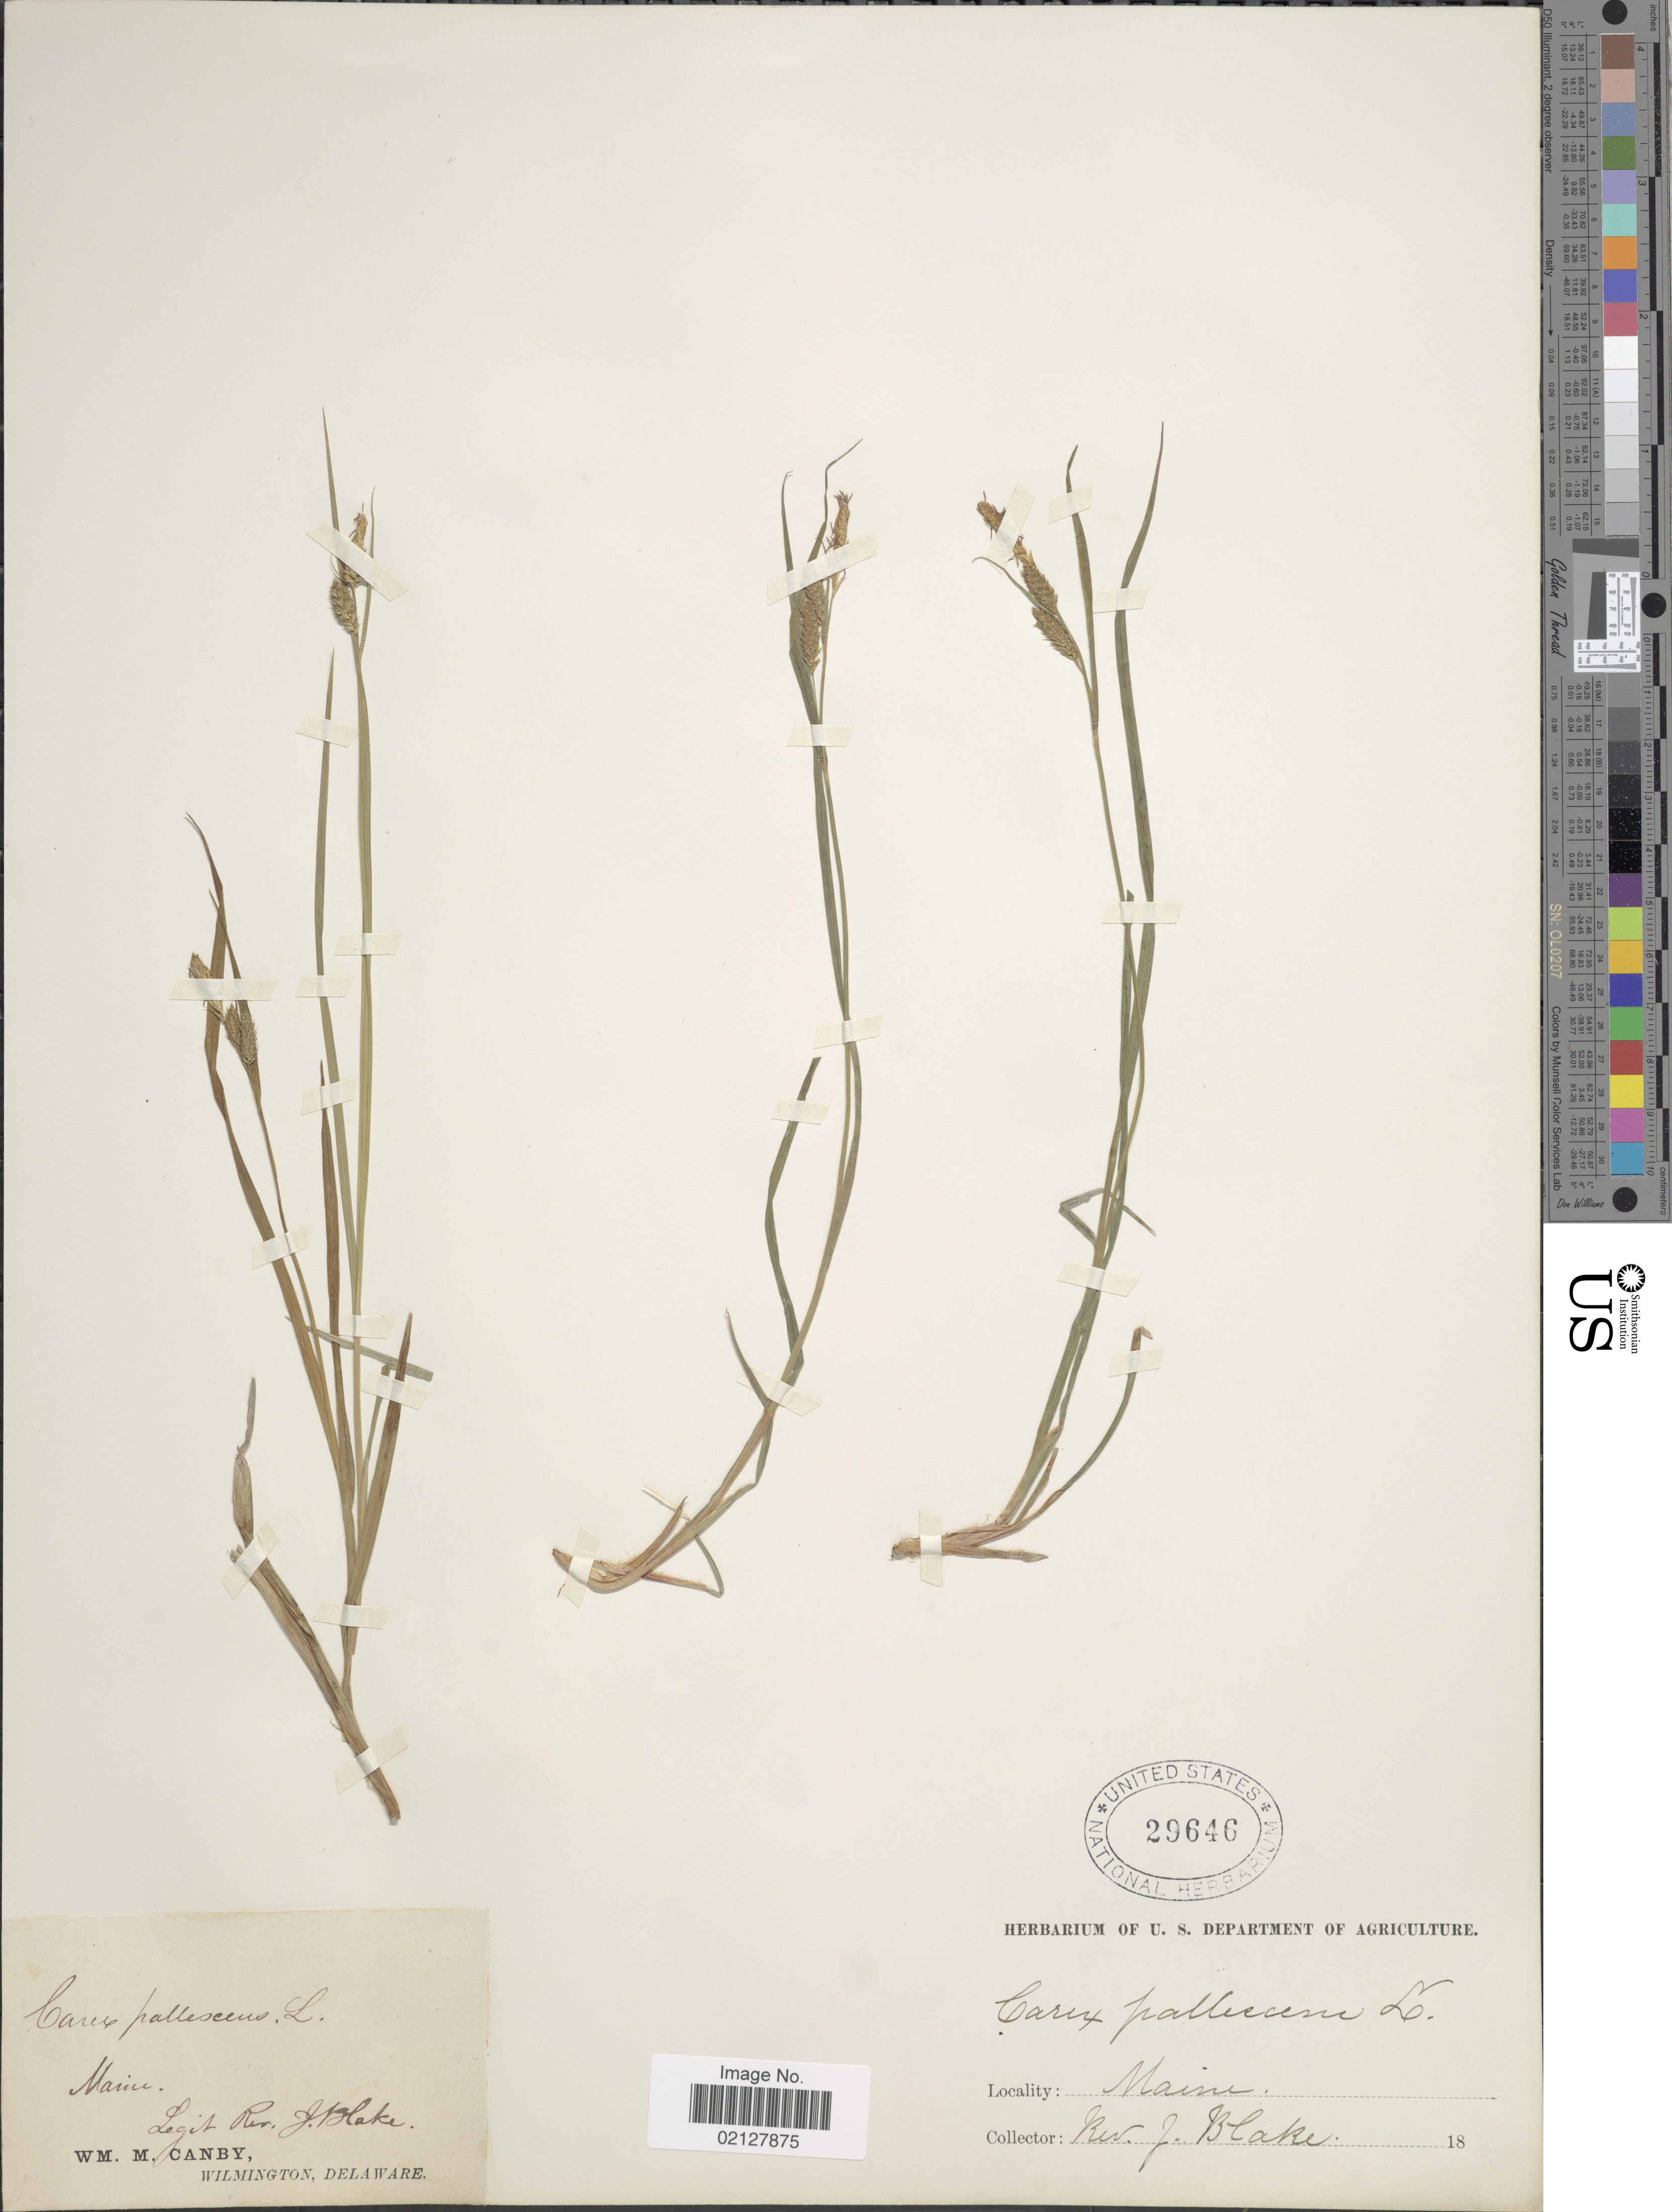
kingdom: Plantae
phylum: Tracheophyta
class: Liliopsida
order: Poales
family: Cyperaceae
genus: Carex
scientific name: Carex pallescens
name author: L.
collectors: J. Blake & W. M. Canby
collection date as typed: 18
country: United States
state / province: Maine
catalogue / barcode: US 29646